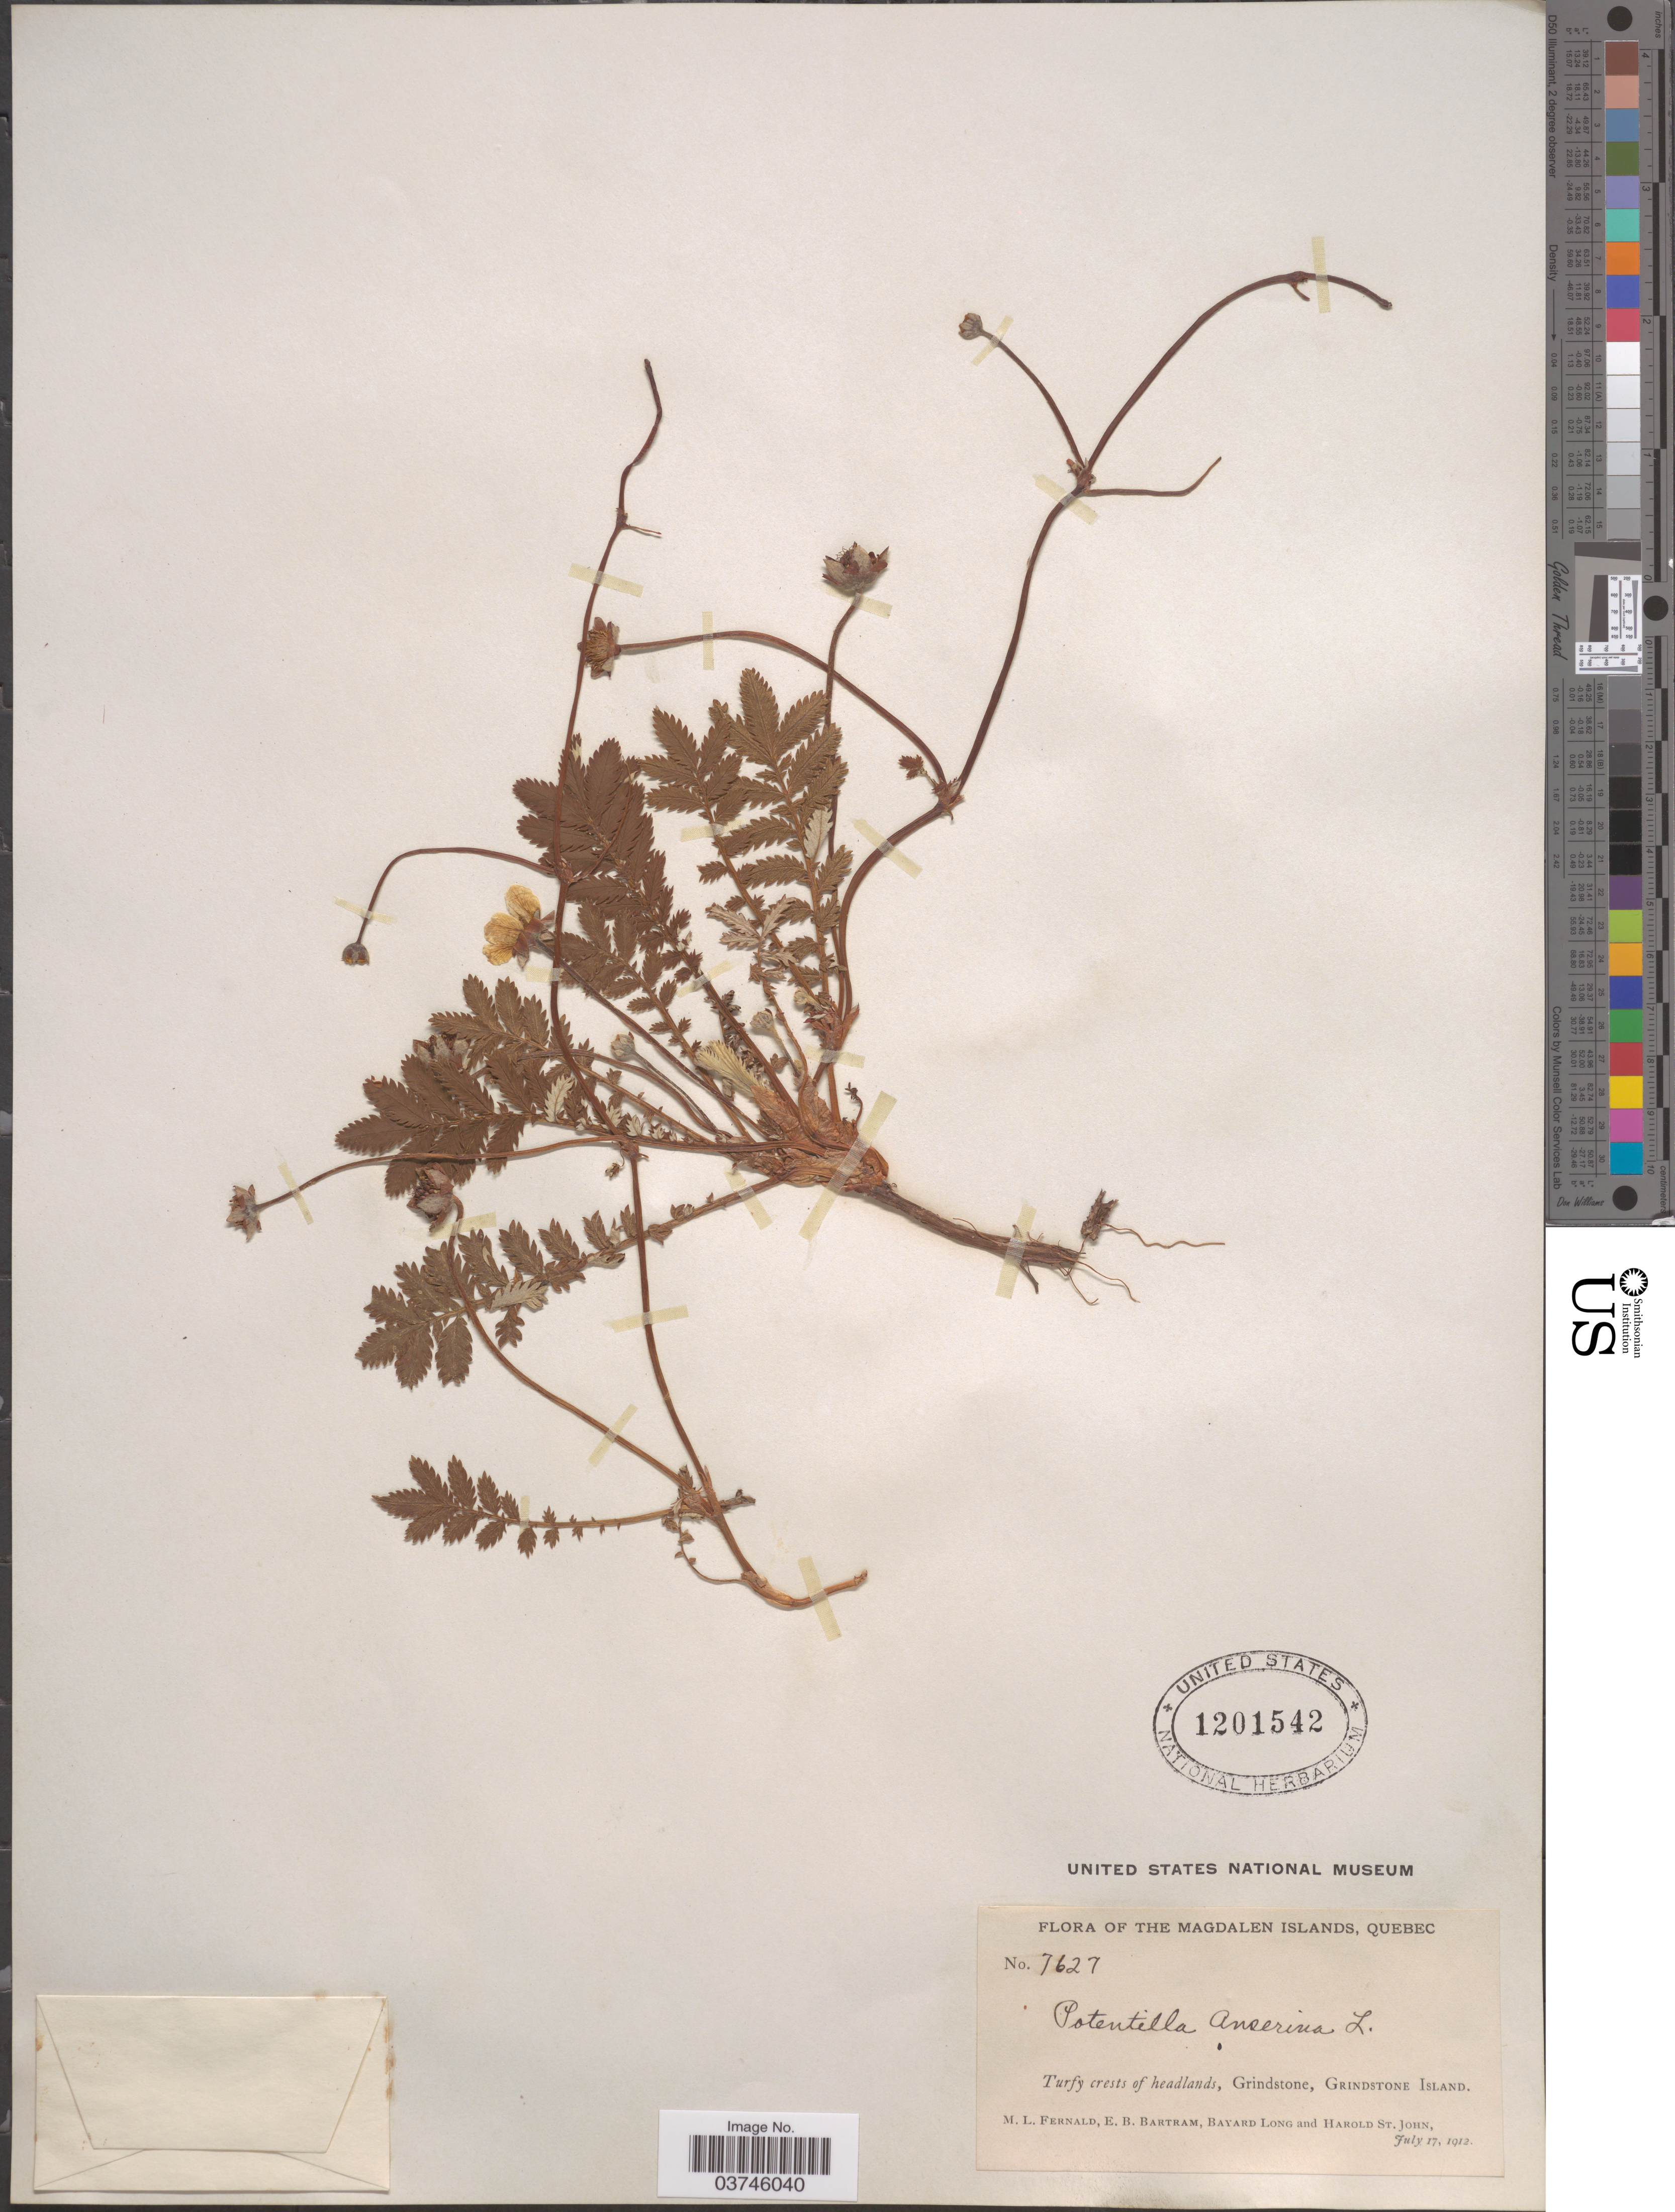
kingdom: Plantae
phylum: Tracheophyta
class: Magnoliopsida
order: Rosales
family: Rosaceae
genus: Argentina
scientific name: Argentina anserina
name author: (L.) Rydb.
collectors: M. L. Fernald, E. B. Bartram, B. Long & H. St. John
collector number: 7627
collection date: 1912-07-17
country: Canada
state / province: Quebec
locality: Magdalen Islands. Turfy crests of headlands, Grindstone, Grindstone Island.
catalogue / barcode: US 1201542